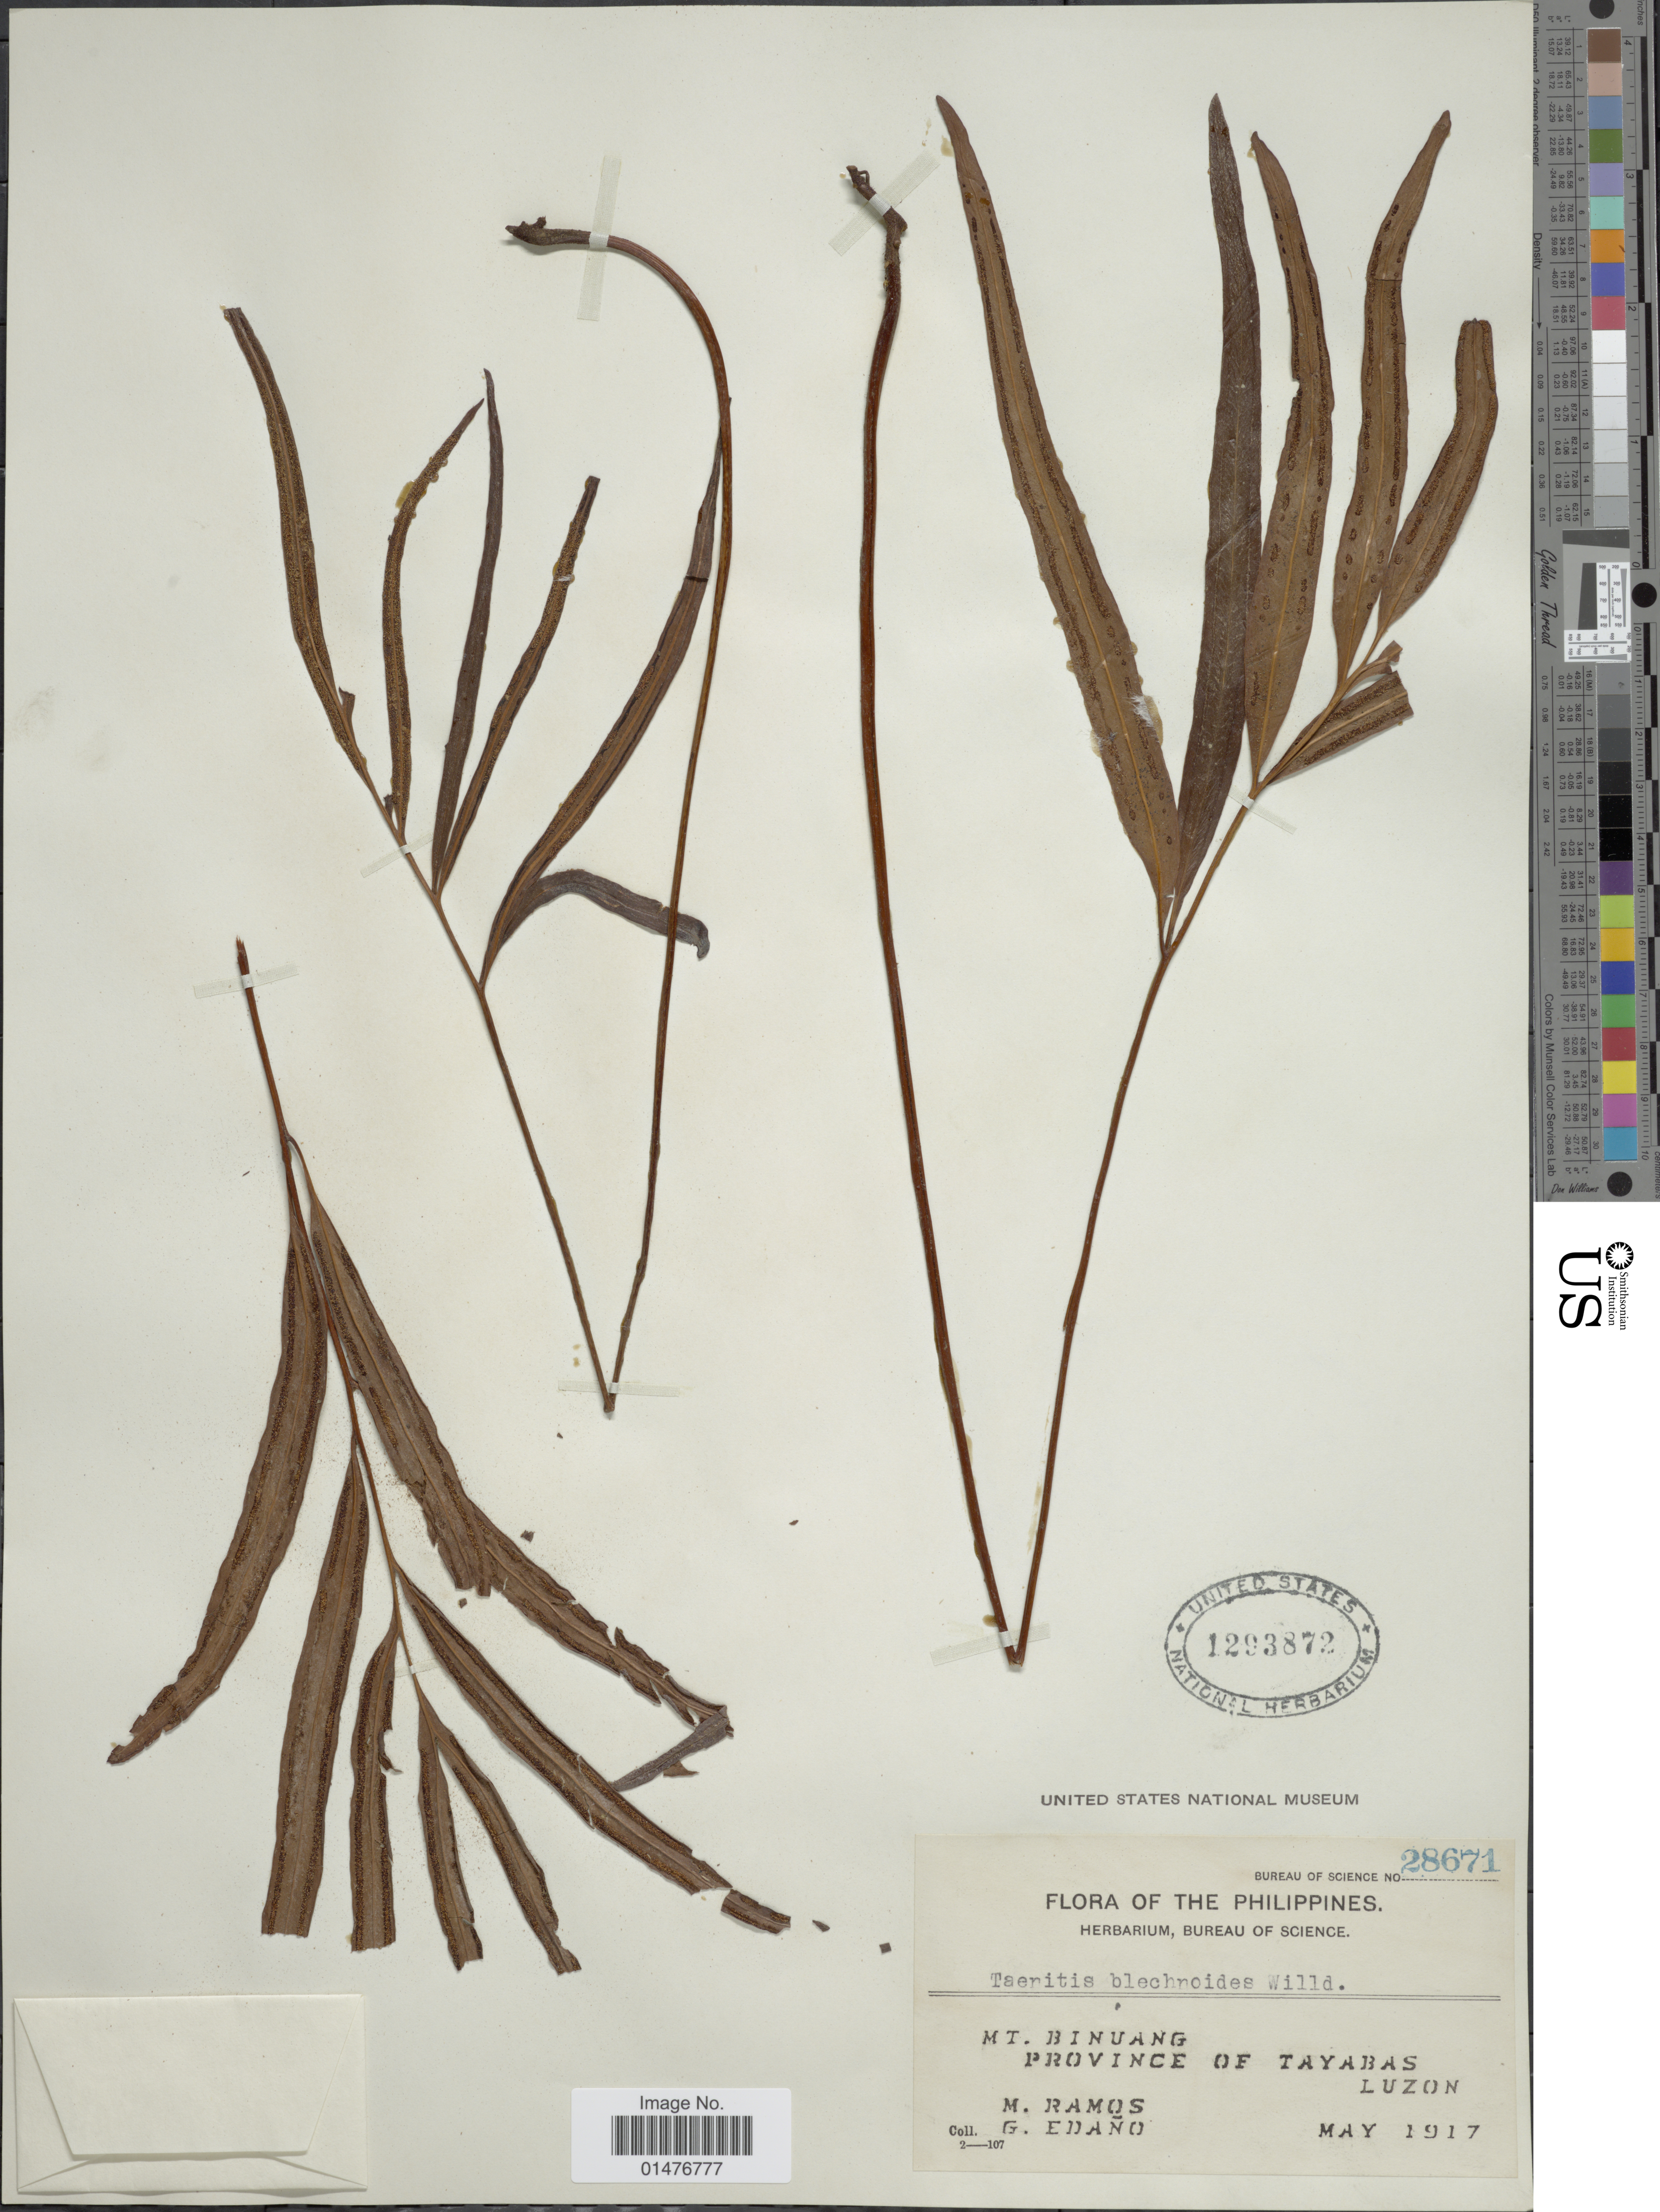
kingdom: Plantae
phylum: Tracheophyta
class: Polypodiopsida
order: Polypodiales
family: Pteridaceae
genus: Taenitis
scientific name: Taenitis blechnoides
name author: (Willd.) Sw.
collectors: M. Ramos & G. Edaño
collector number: Bureau of Science28671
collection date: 1917-05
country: Philippines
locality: Mt. Binuang, province of Tayabas, Luzon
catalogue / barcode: US 1293872